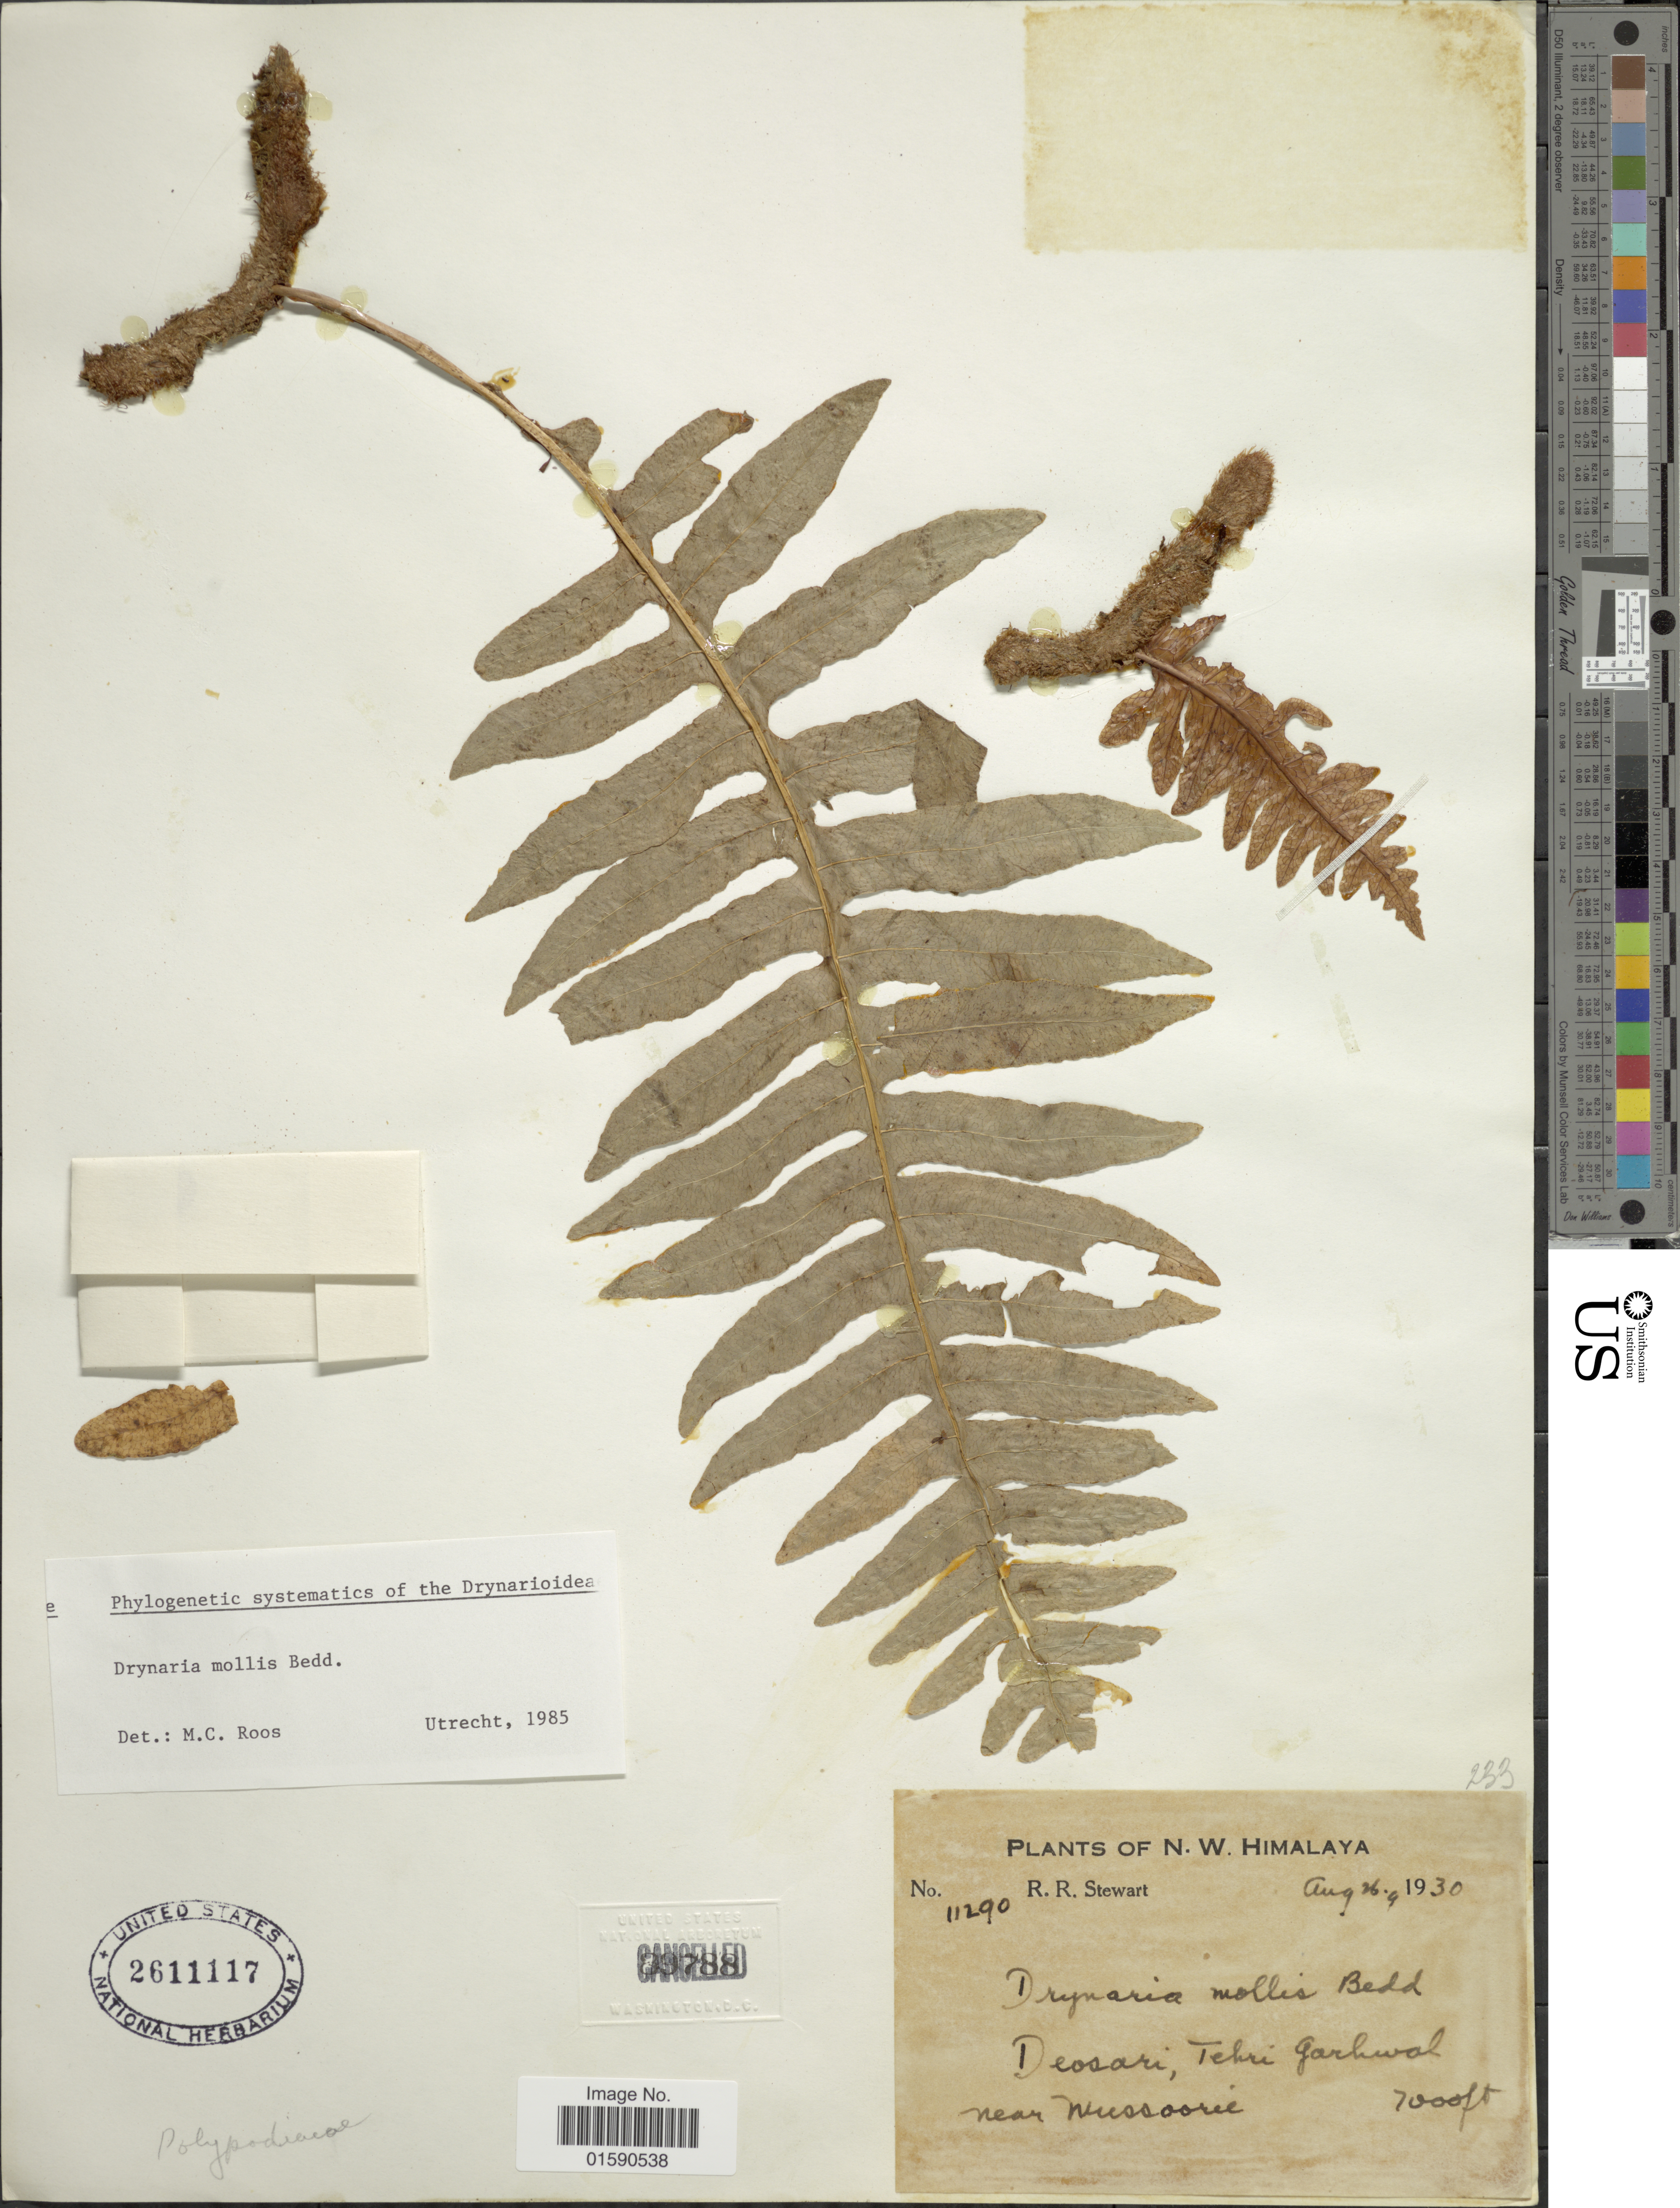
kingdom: Plantae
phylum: Tracheophyta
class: Polypodiopsida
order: Polypodiales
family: Polypodiaceae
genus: Drynaria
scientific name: Drynaria mollis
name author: Bedd.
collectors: R. R. Stewart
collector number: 11290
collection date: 1930-08-26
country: India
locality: N. W. Himalaya. Deosari, Tehri Garhwal, near Mussoorie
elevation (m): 2134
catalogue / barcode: US 2611117